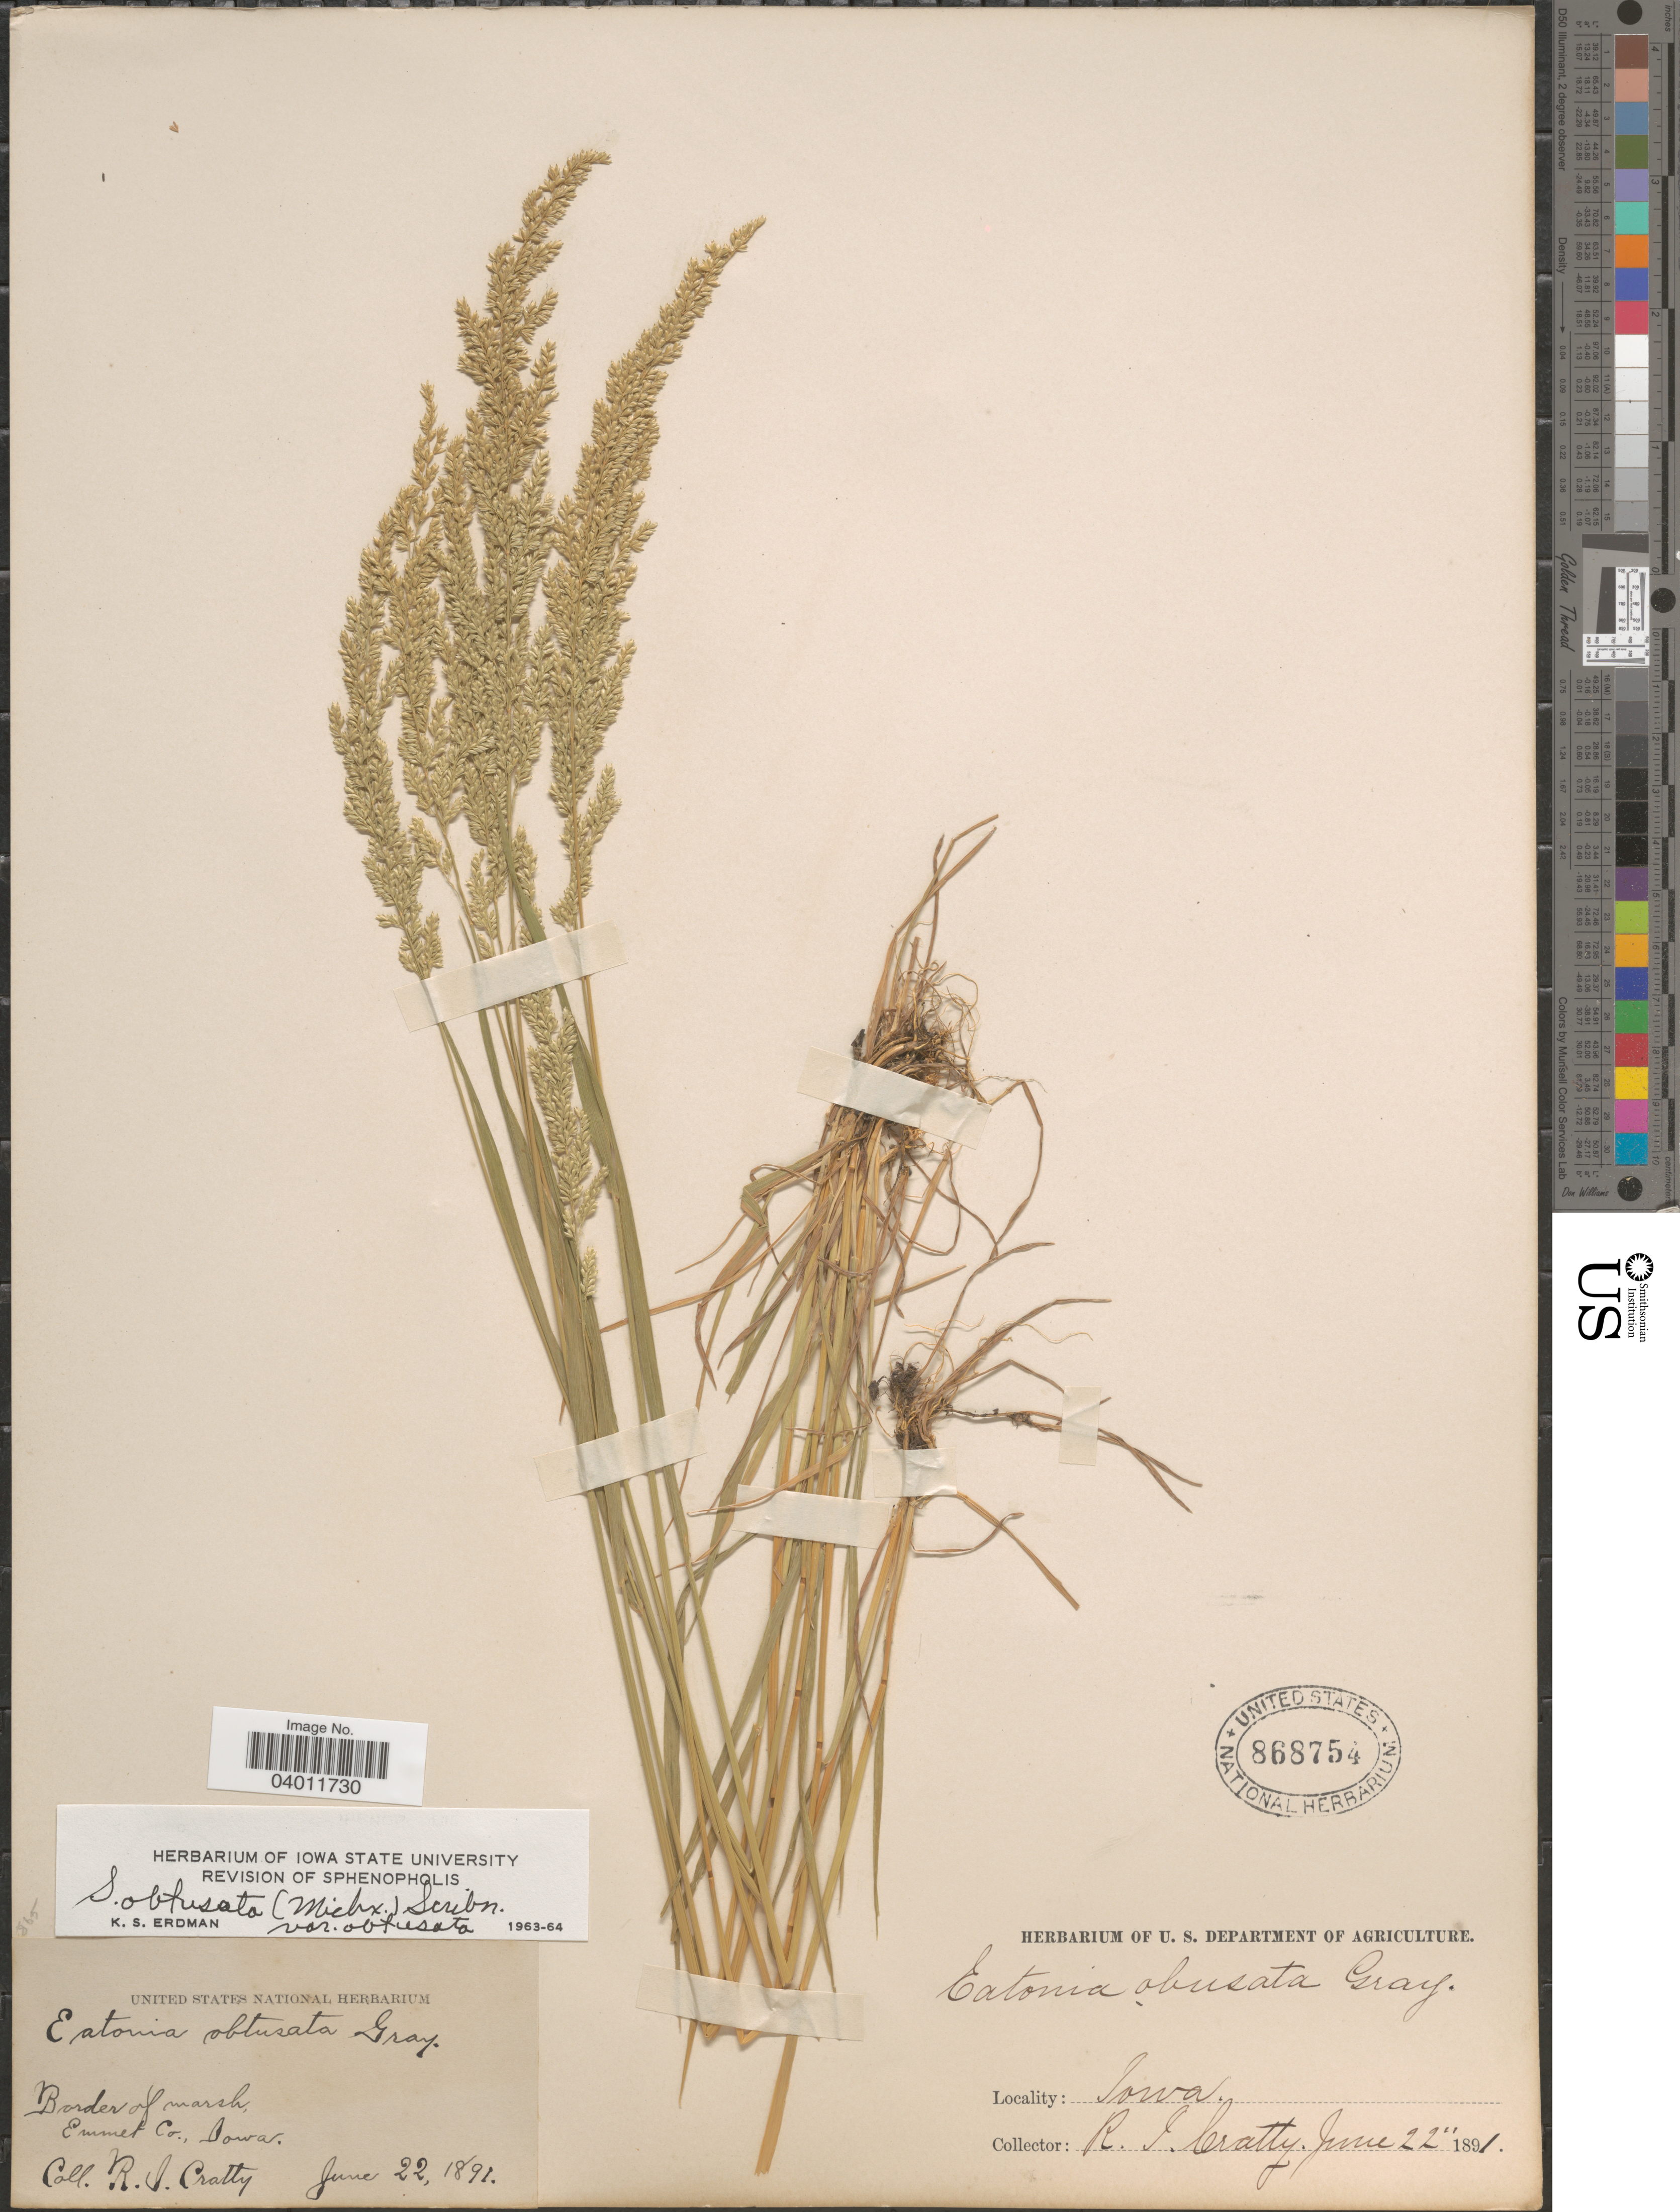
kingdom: Plantae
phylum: Tracheophyta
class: Liliopsida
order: Poales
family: Poaceae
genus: Sphenopholis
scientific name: Sphenopholis obtusata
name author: (Michx.) Scribn.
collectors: R. Cratty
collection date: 1891-06-22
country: United States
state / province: Iowa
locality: Border of marsh, Emmet Co.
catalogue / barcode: US 868754